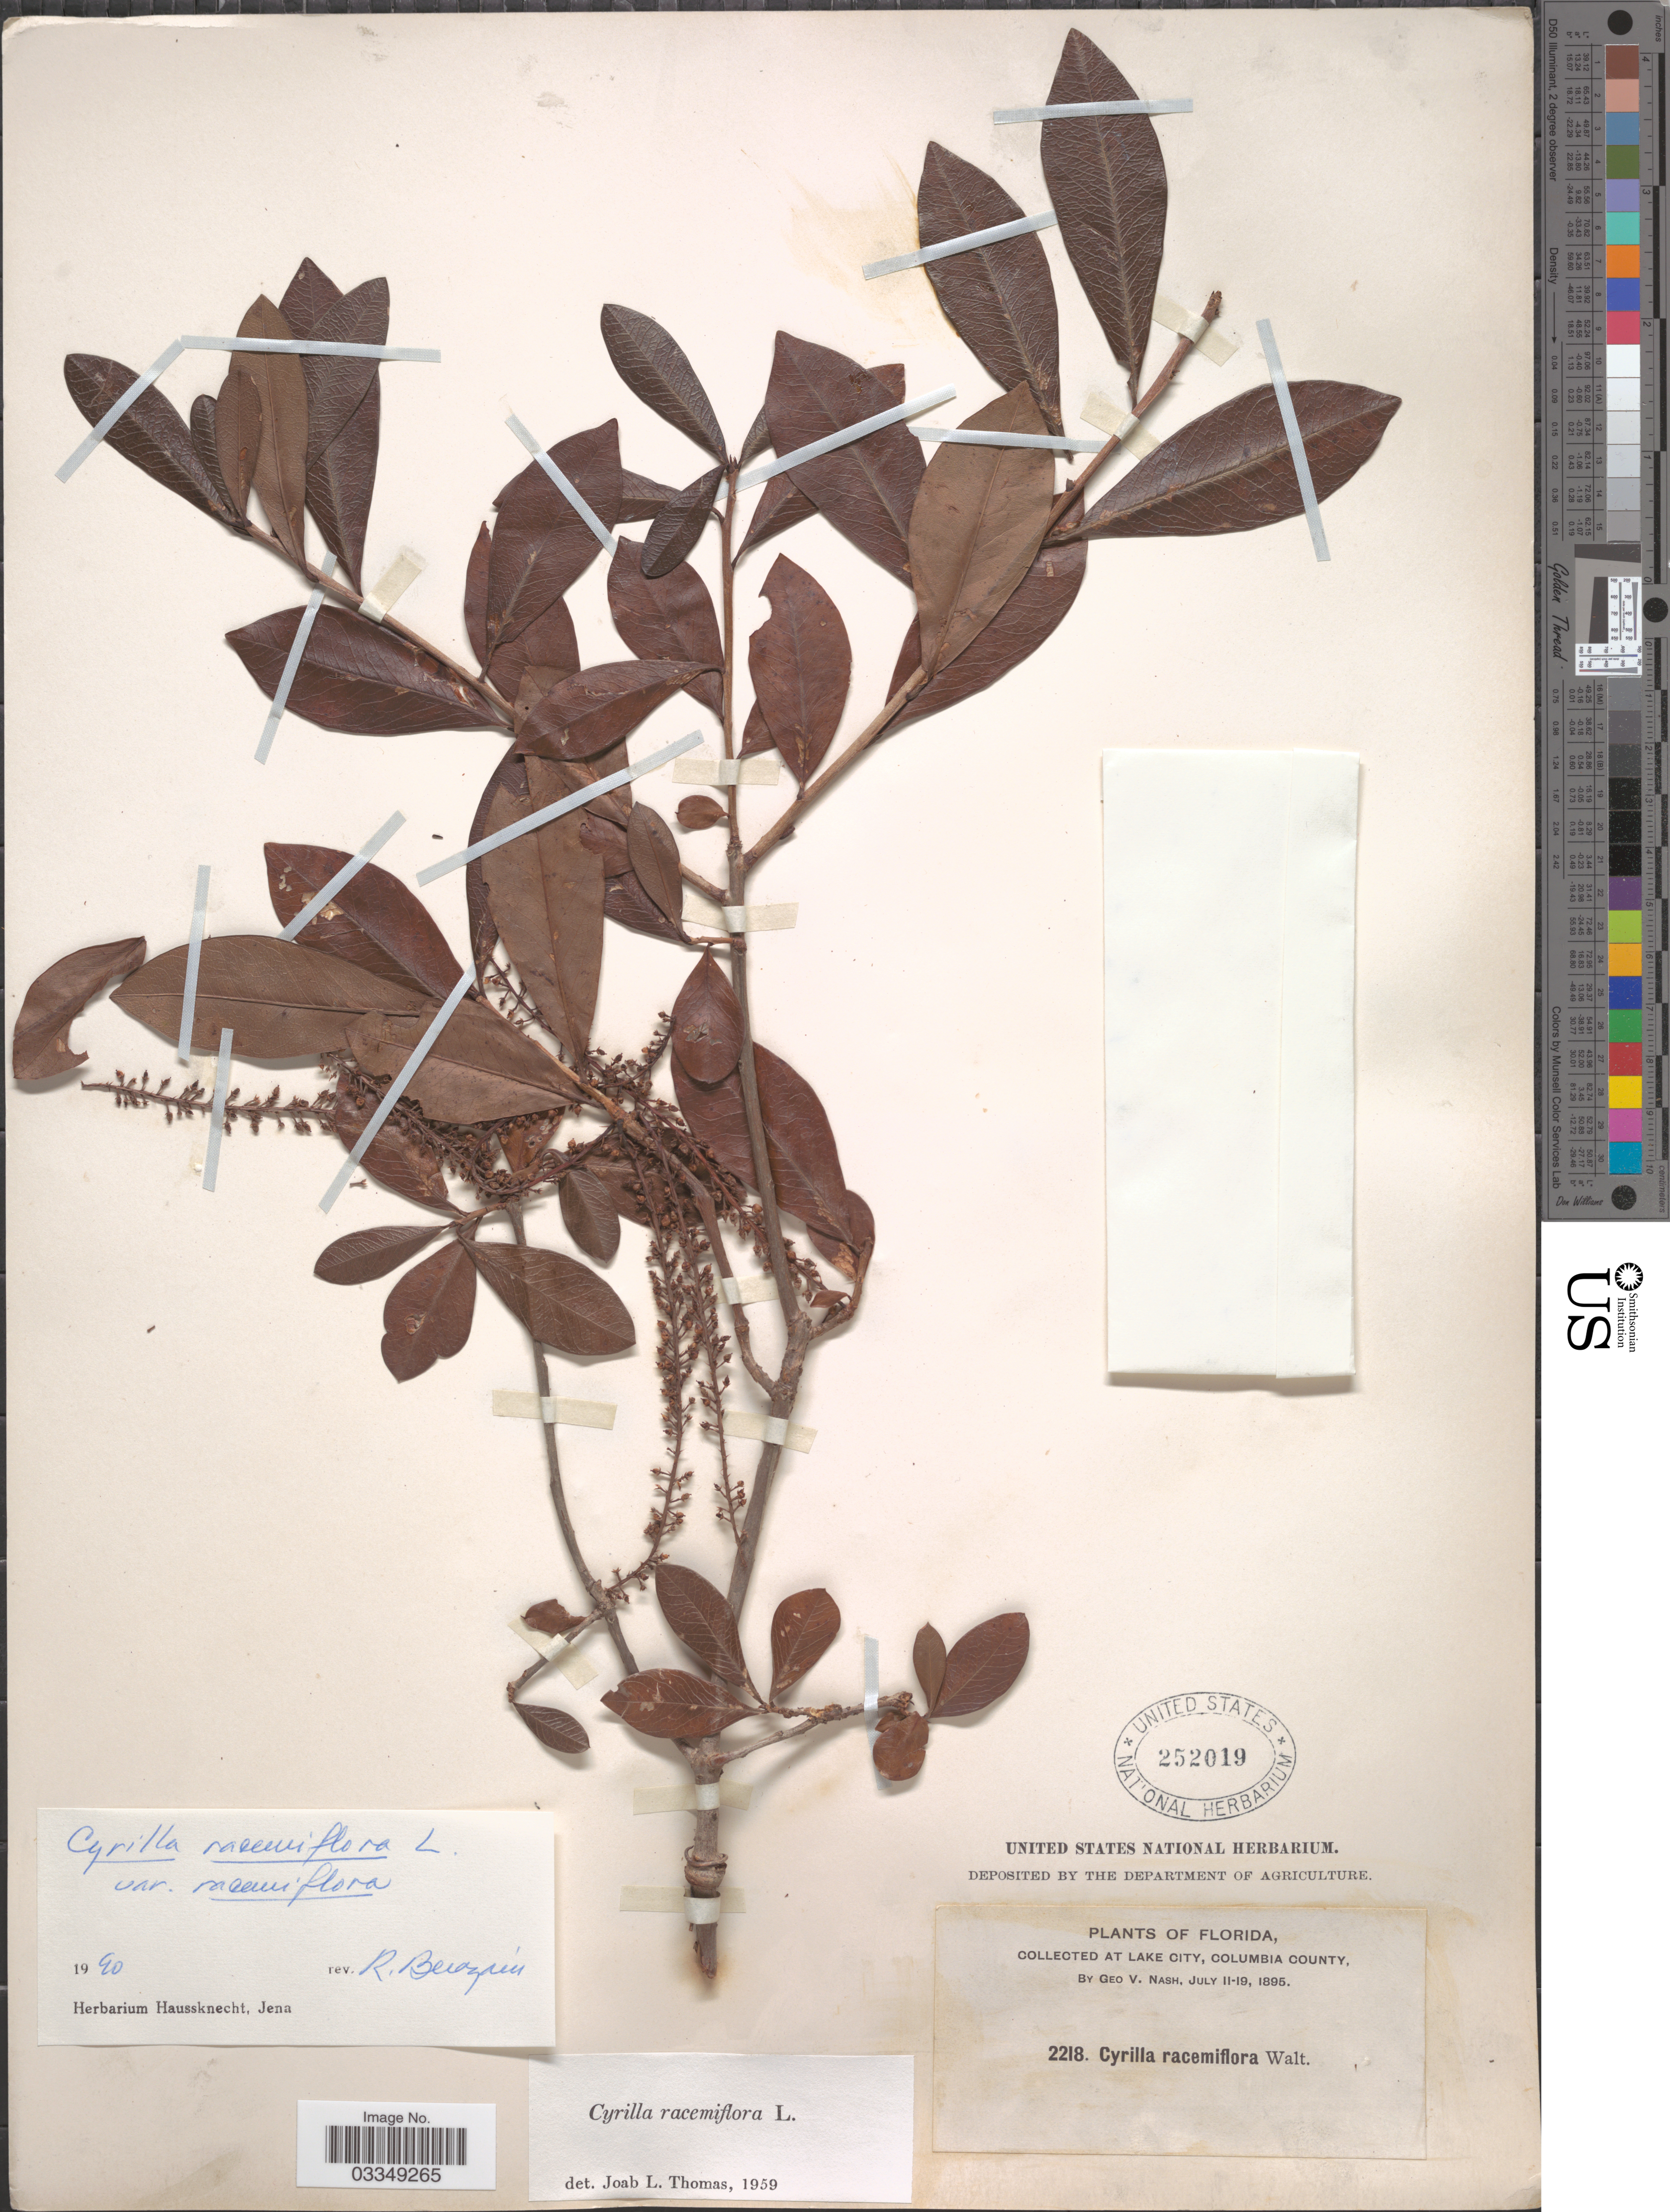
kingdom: Plantae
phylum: Tracheophyta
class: Magnoliopsida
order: Ericales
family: Cyrillaceae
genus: Cyrilla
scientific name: Cyrilla racemiflora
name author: L.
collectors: G. V. Nash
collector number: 2218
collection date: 1895-07-11/1895-07-19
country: United States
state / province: Florida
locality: At Lake City, Columbia County.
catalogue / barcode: US 252019